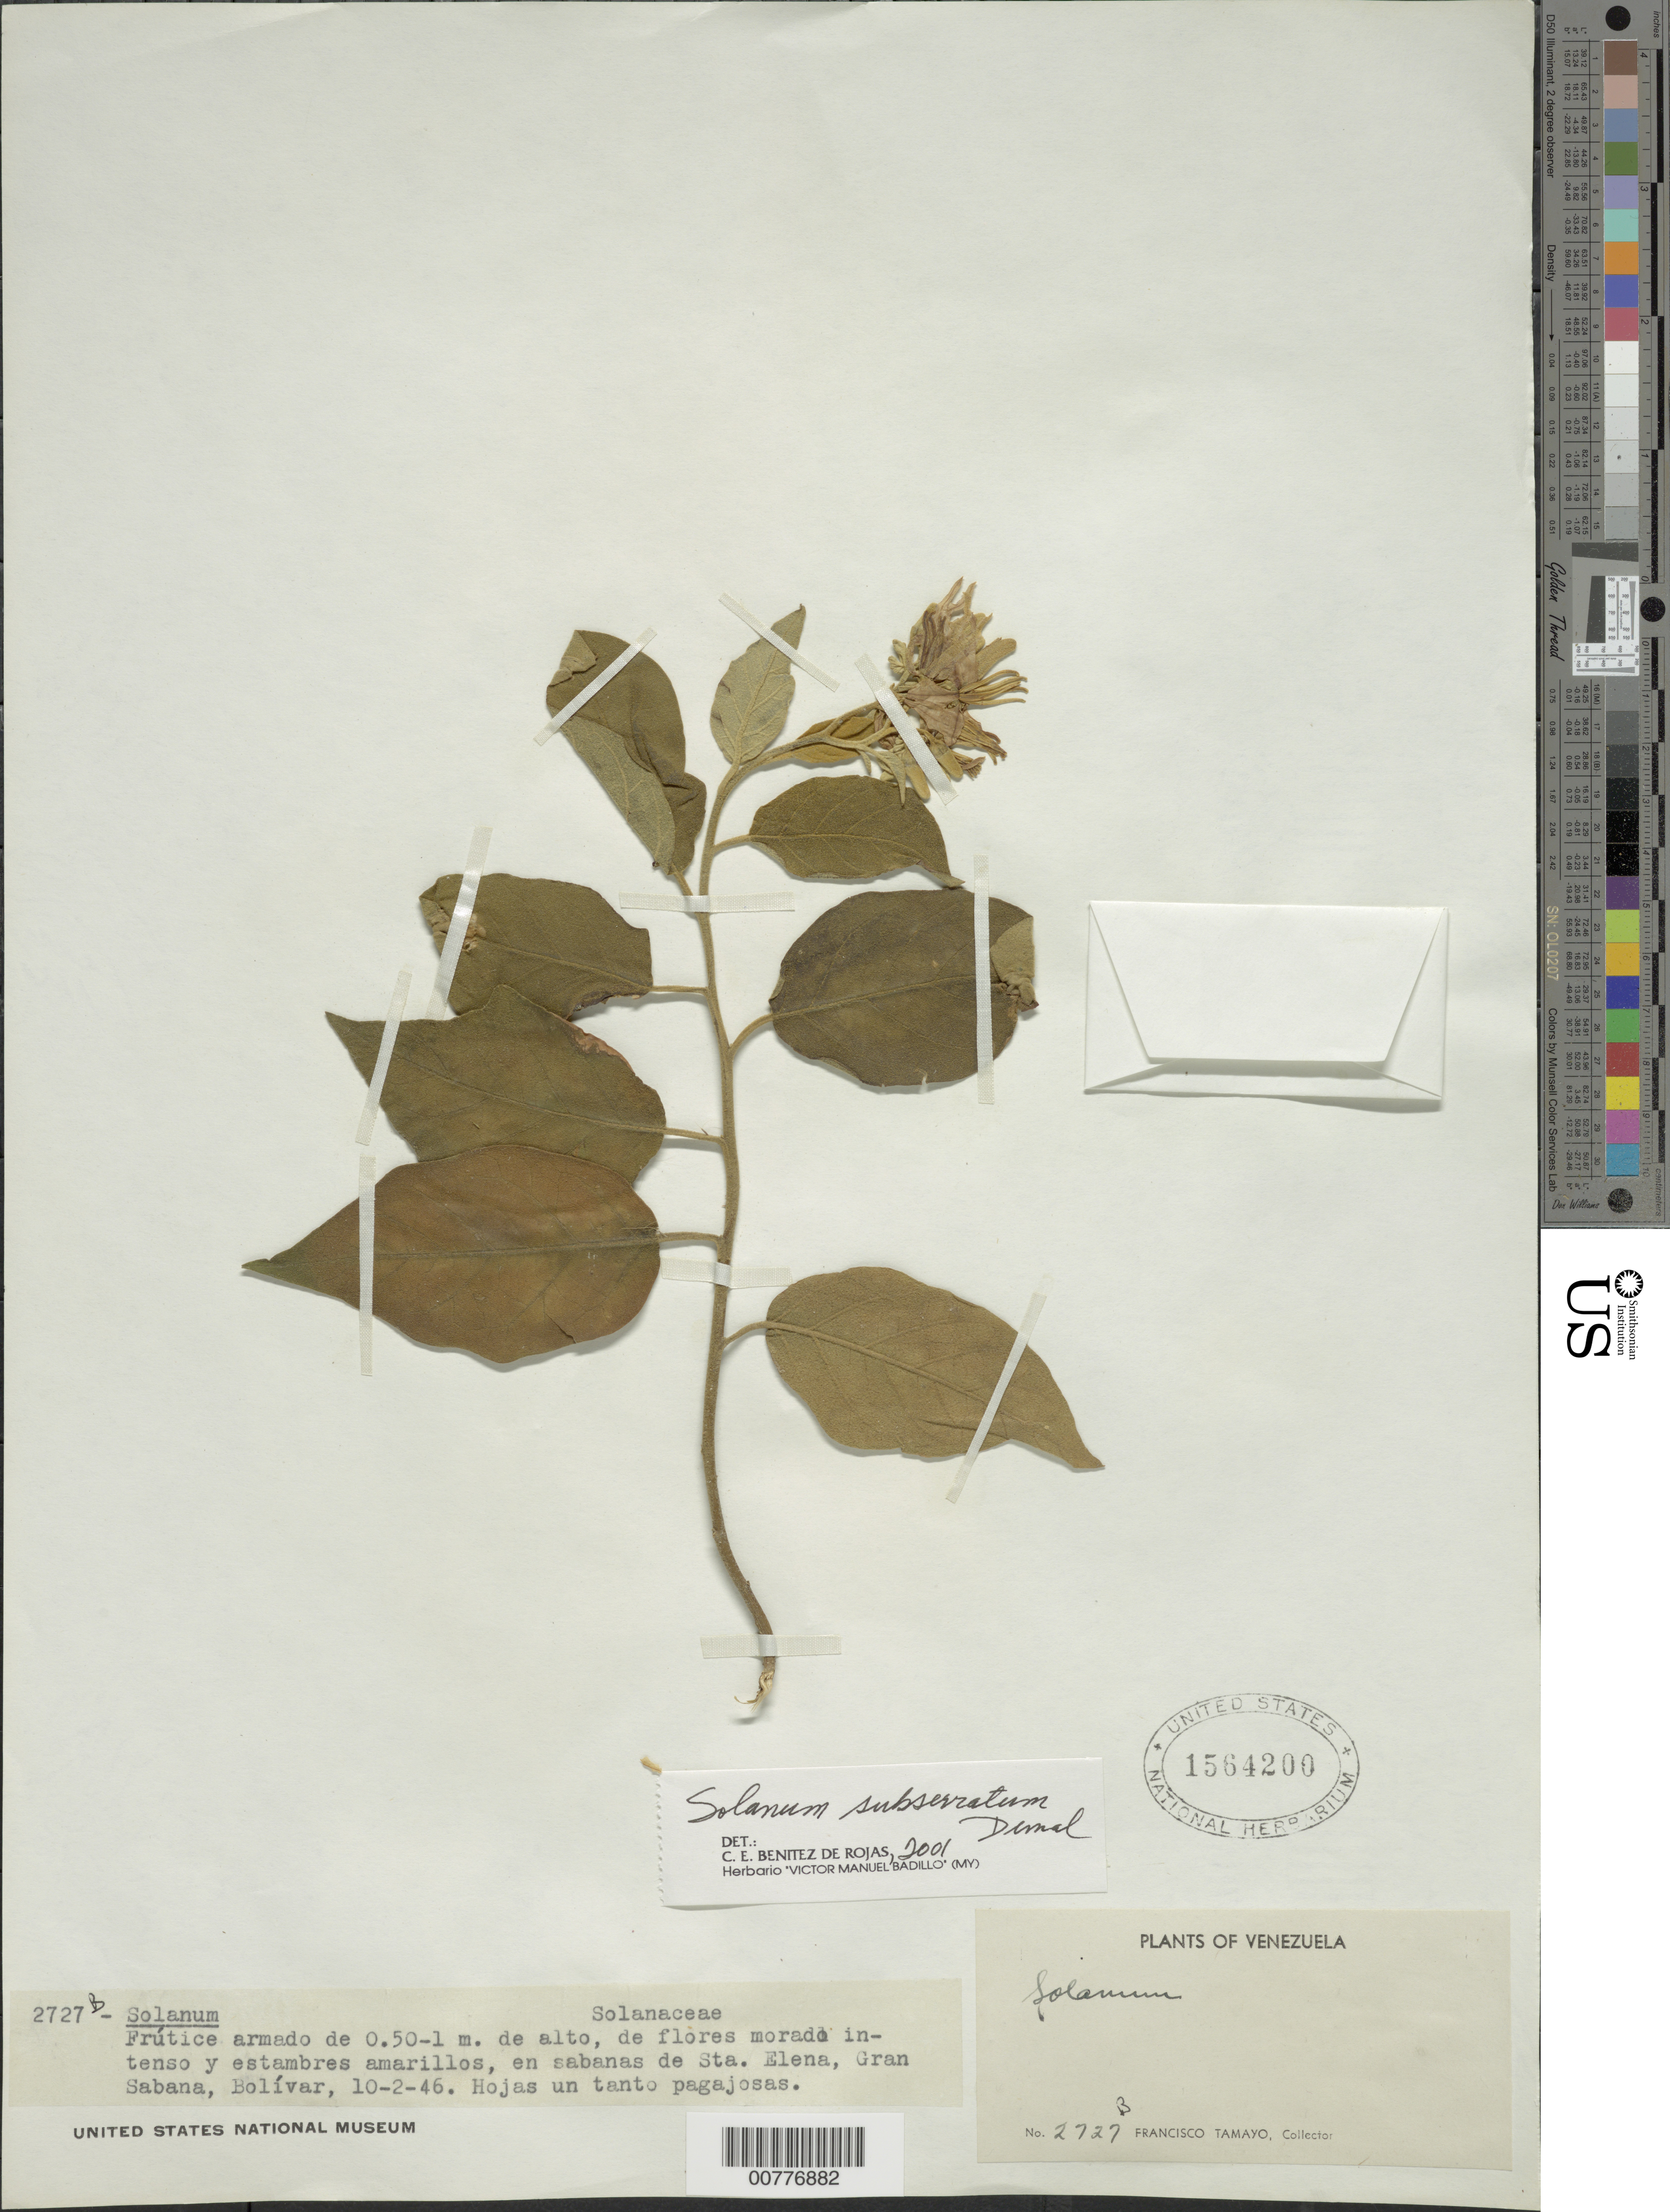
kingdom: Plantae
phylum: Tracheophyta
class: Magnoliopsida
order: Solanales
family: Solanaceae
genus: Solanum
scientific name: Solanum subserratum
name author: Dunal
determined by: Benítez, C. E.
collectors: F. Tamayo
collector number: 2727B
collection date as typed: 2 Feb 1946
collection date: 1946-02-02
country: Venezuela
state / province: Bolívar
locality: Gran Sabana, Sta. Elena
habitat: Savannas.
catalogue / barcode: US 1564200